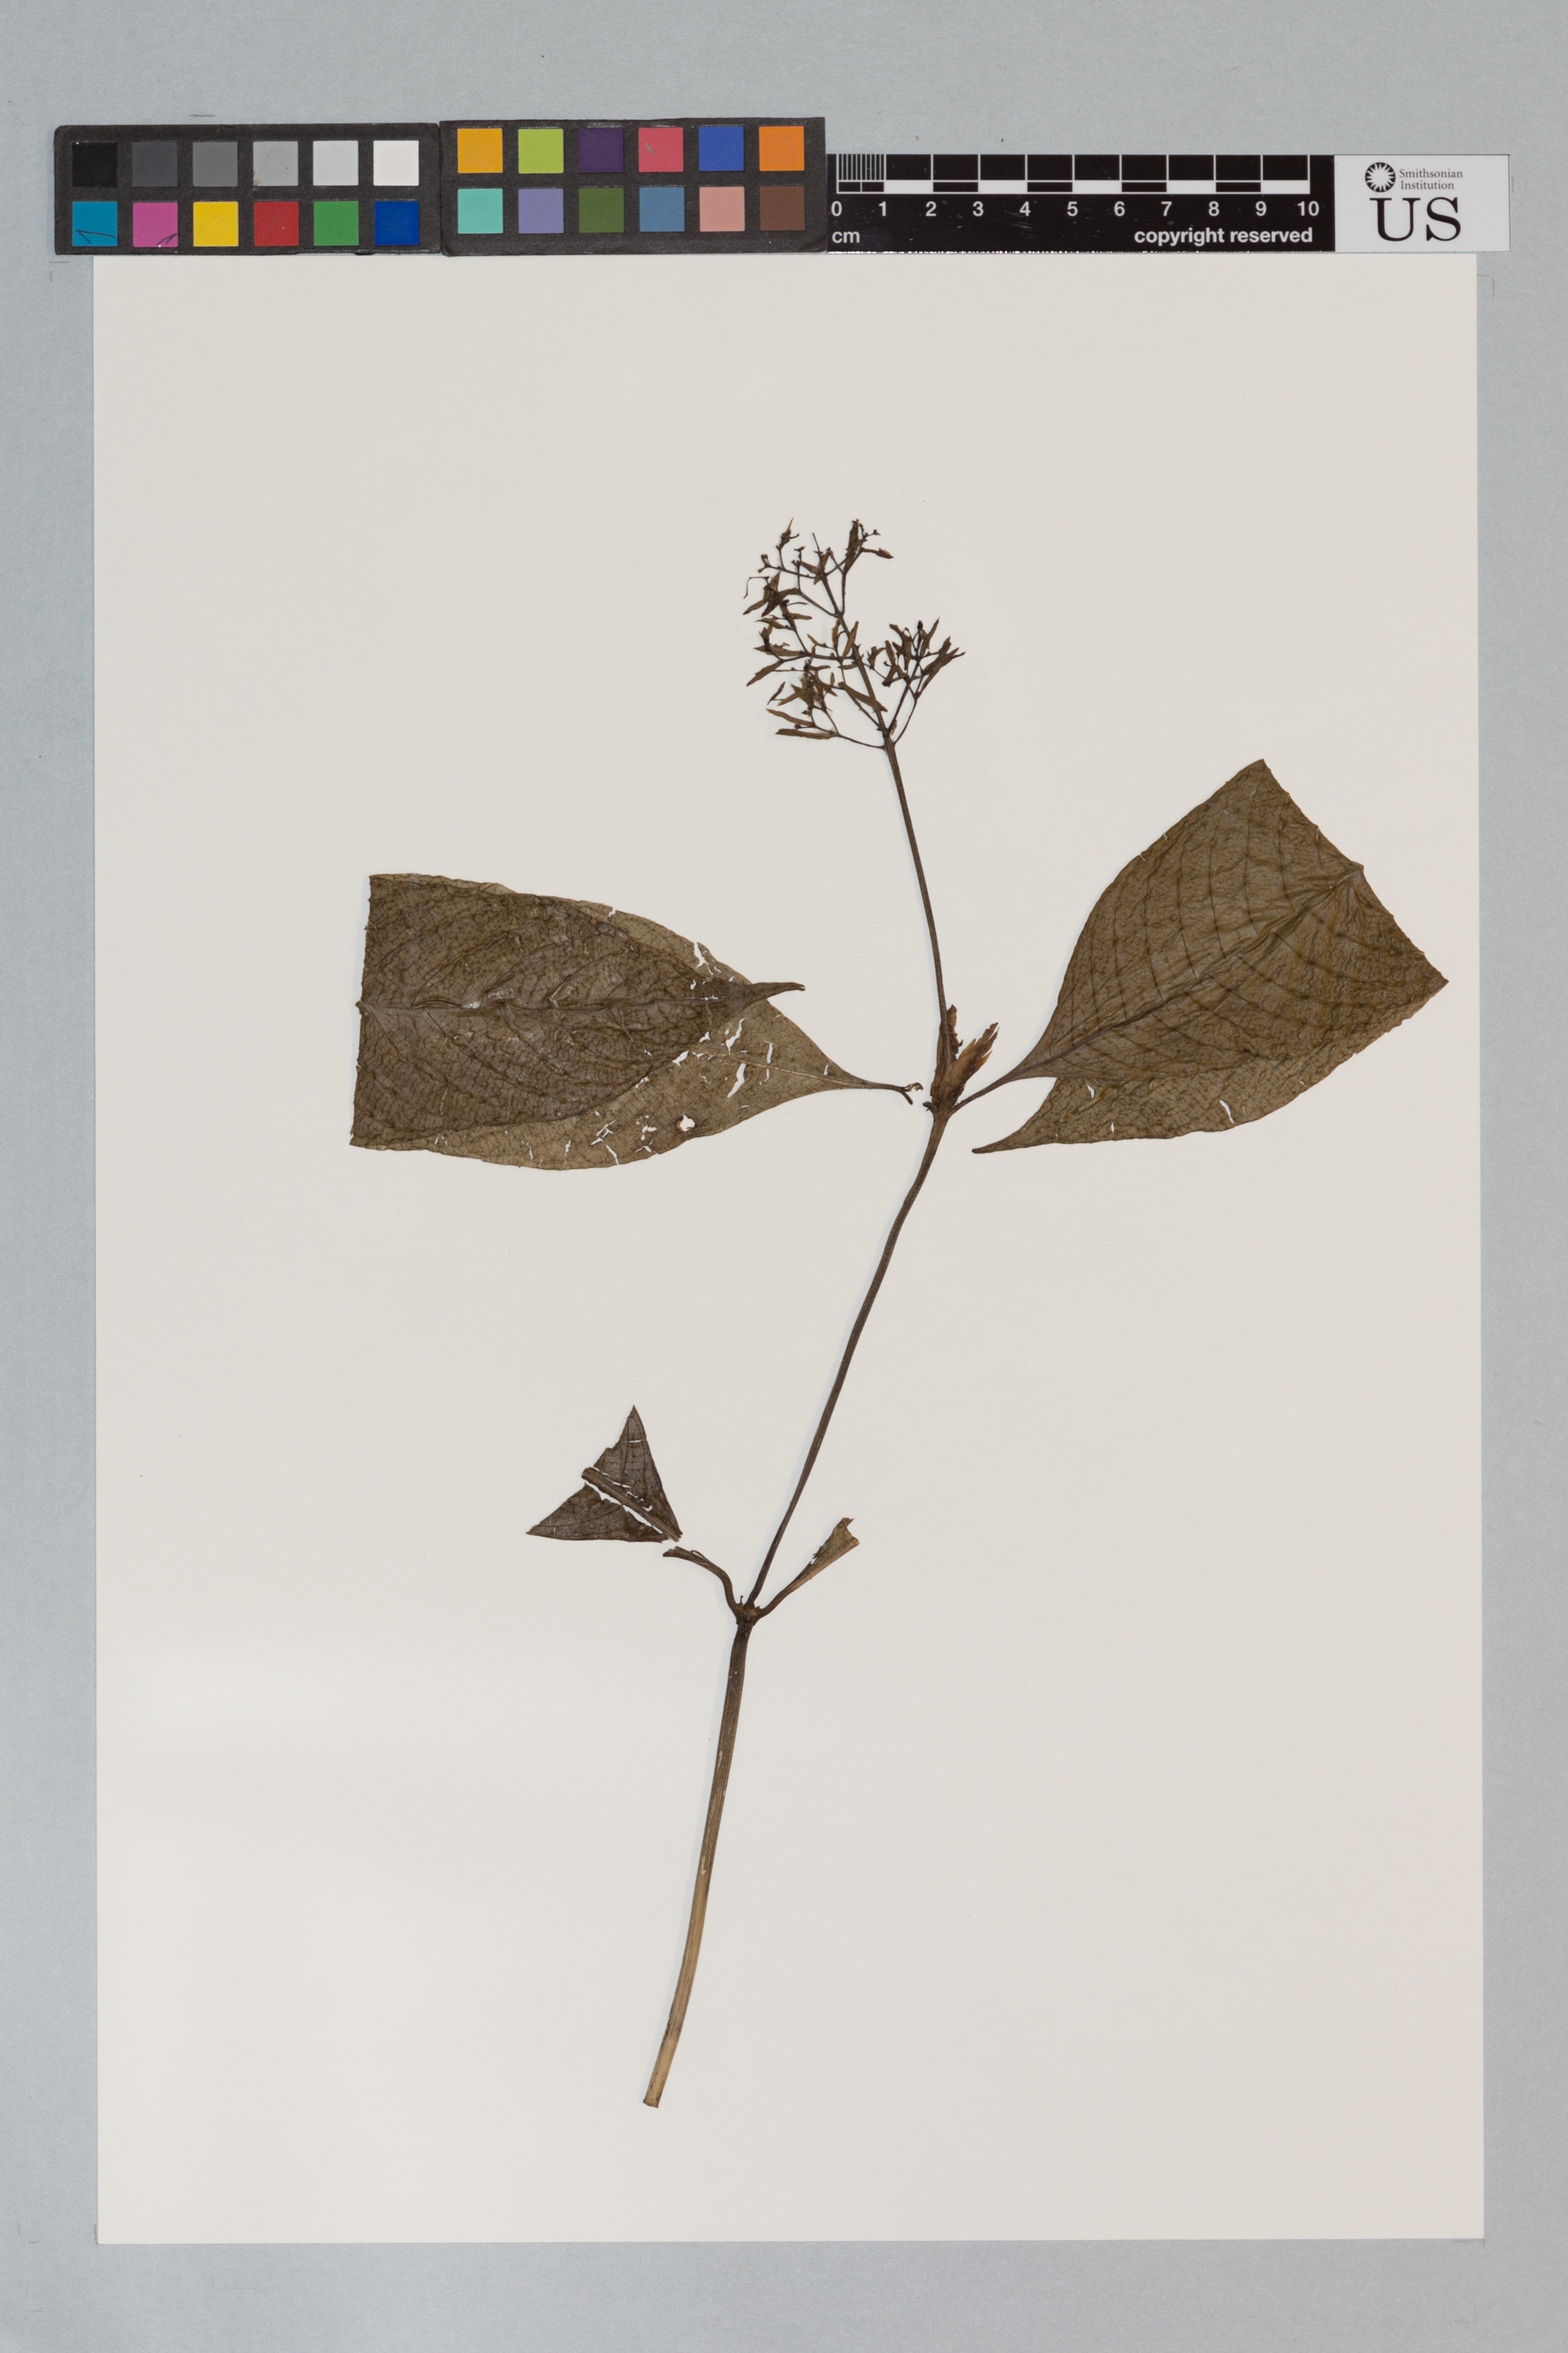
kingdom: Plantae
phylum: Tracheophyta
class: Magnoliopsida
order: Gentianales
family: Rubiaceae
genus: Psychotria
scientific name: Psychotria capitata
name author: Ruiz & Pav.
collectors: R. Oldeman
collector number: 1518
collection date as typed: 11 Aug 1965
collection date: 1965-08-11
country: French Guiana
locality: Lac des Américains, Ile de Cayenne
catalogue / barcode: US 3005048